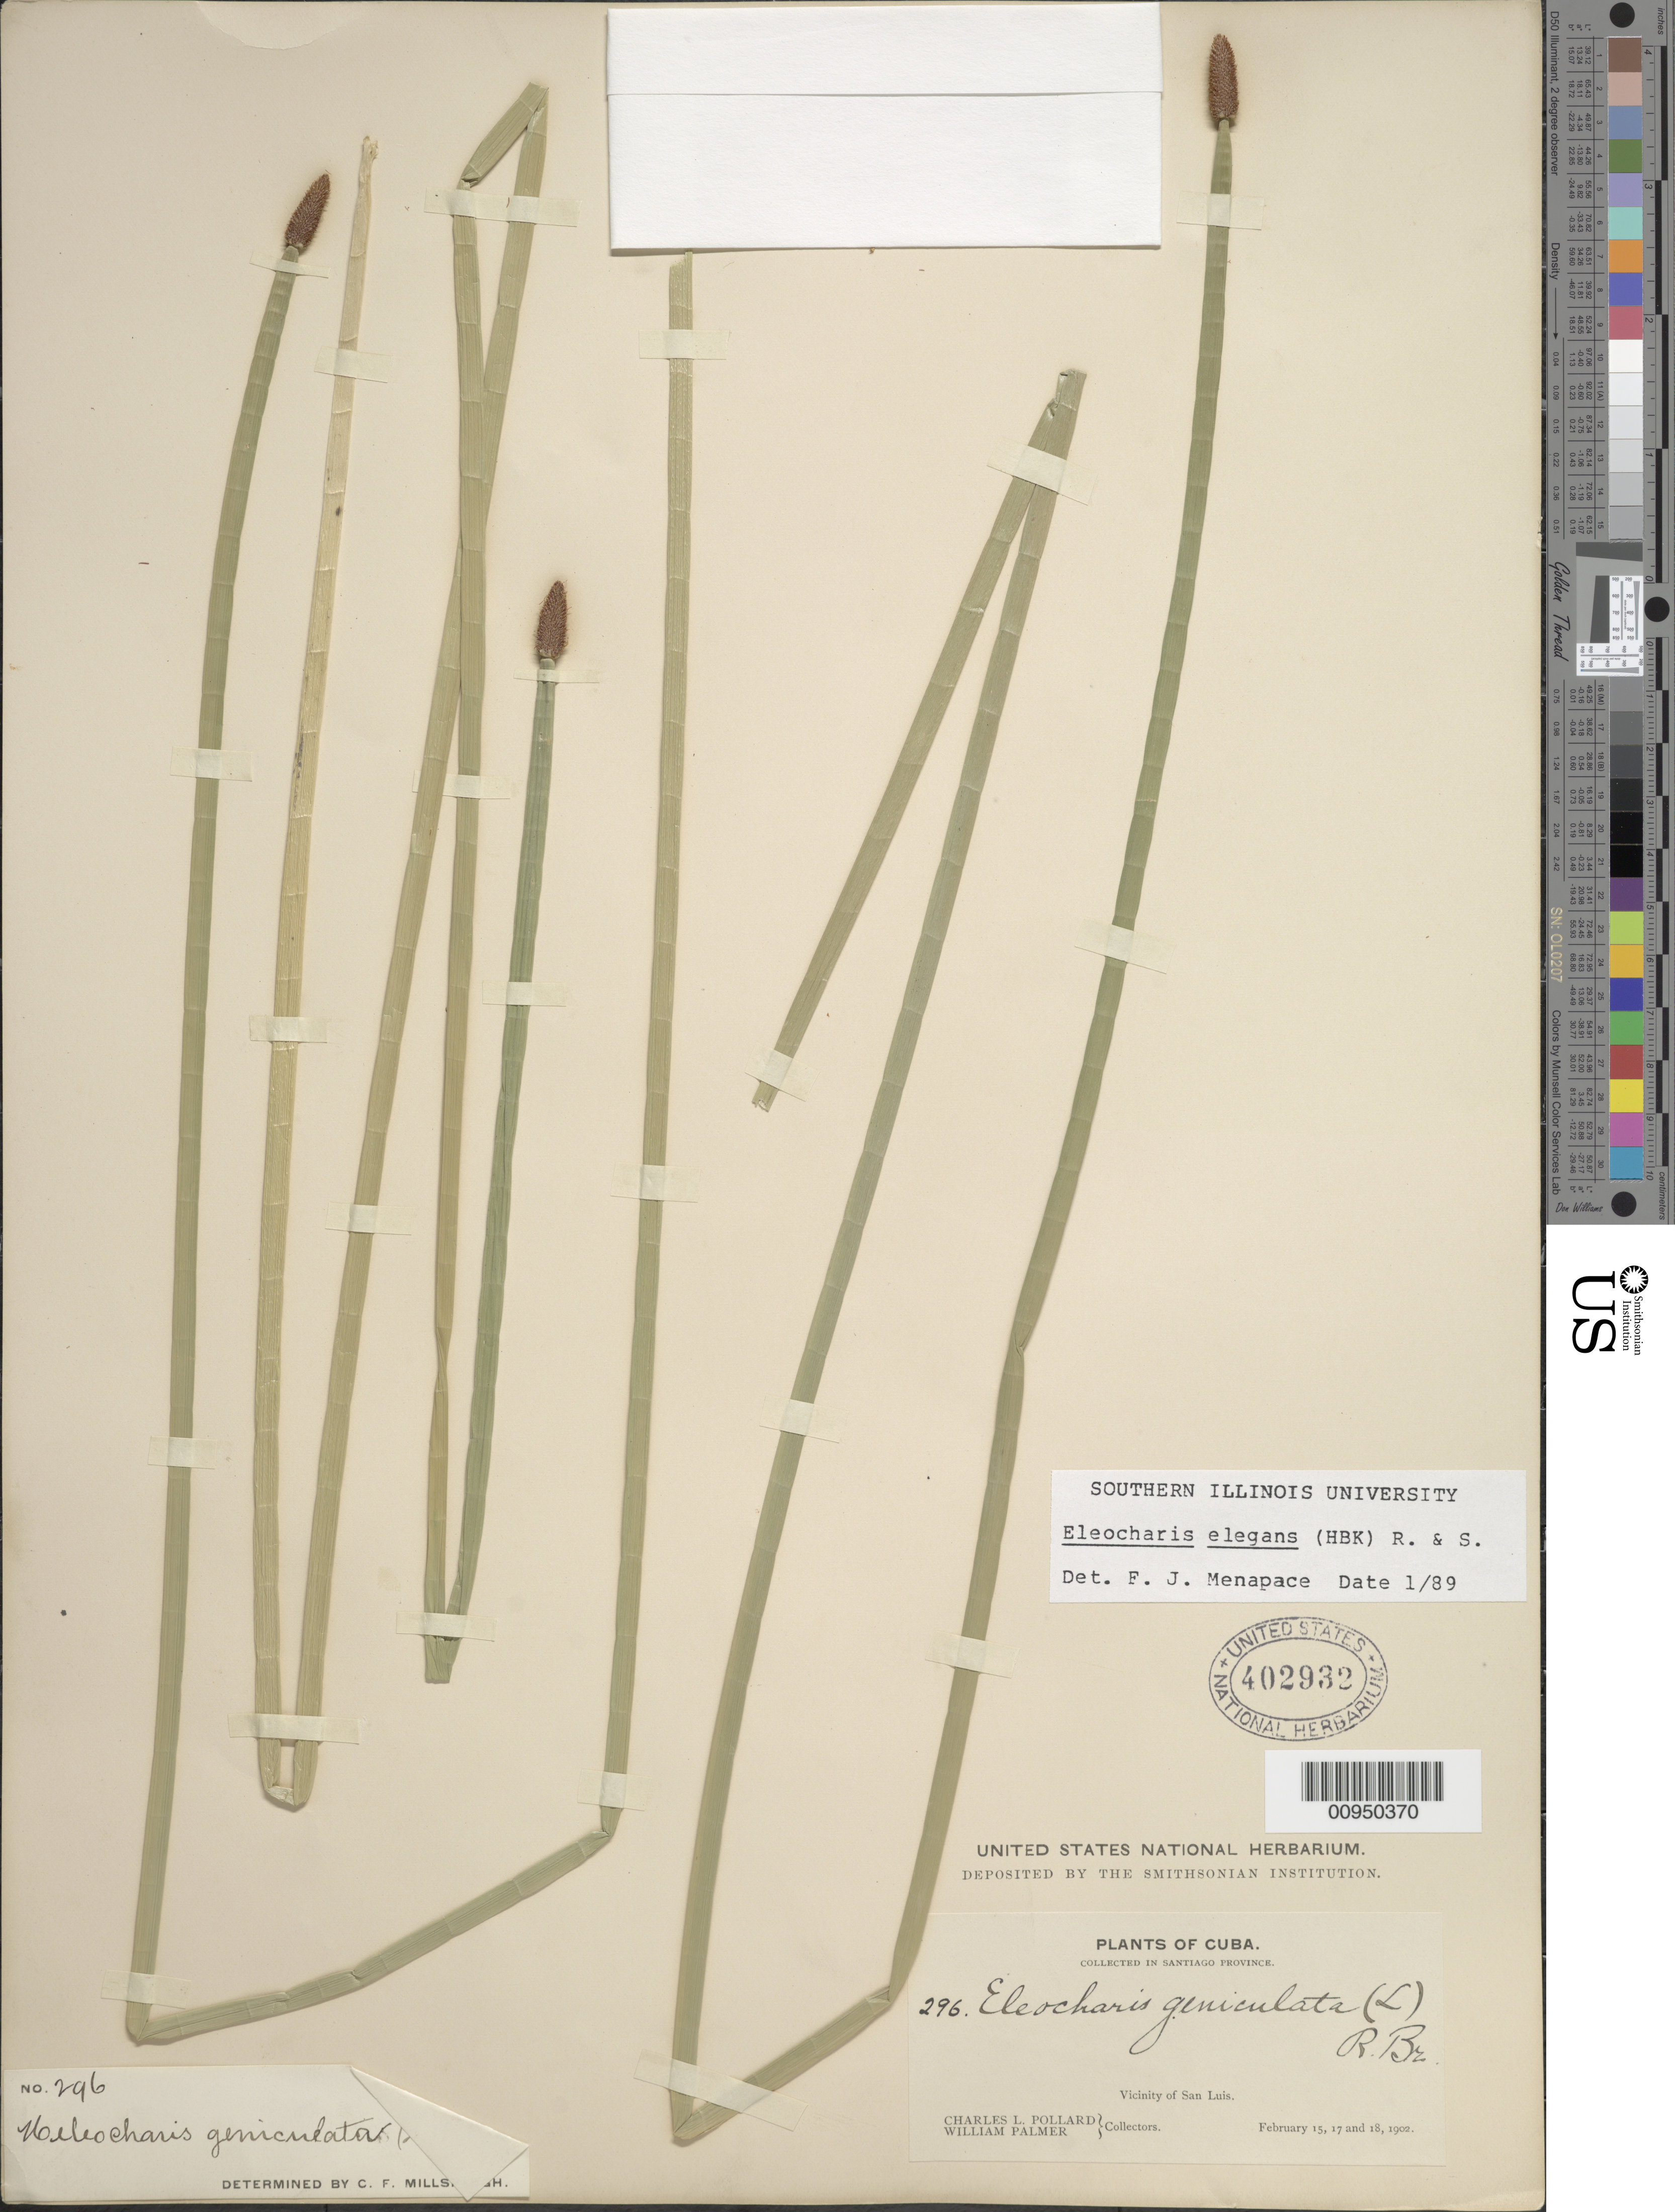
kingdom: Plantae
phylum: Tracheophyta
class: Liliopsida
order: Poales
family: Cyperaceae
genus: Eleocharis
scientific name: Eleocharis elegans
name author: (Kunth) Roem. & Schult.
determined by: Menapace, F. J.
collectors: C. L. Pollard & W. Palmer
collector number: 296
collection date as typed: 15 Feb 1902 to 18 Feb 1902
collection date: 1902-02-15/1902-02-18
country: Cuba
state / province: Santiago de Cuba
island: Cuba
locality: Vicinity of San Luis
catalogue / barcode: US 402932